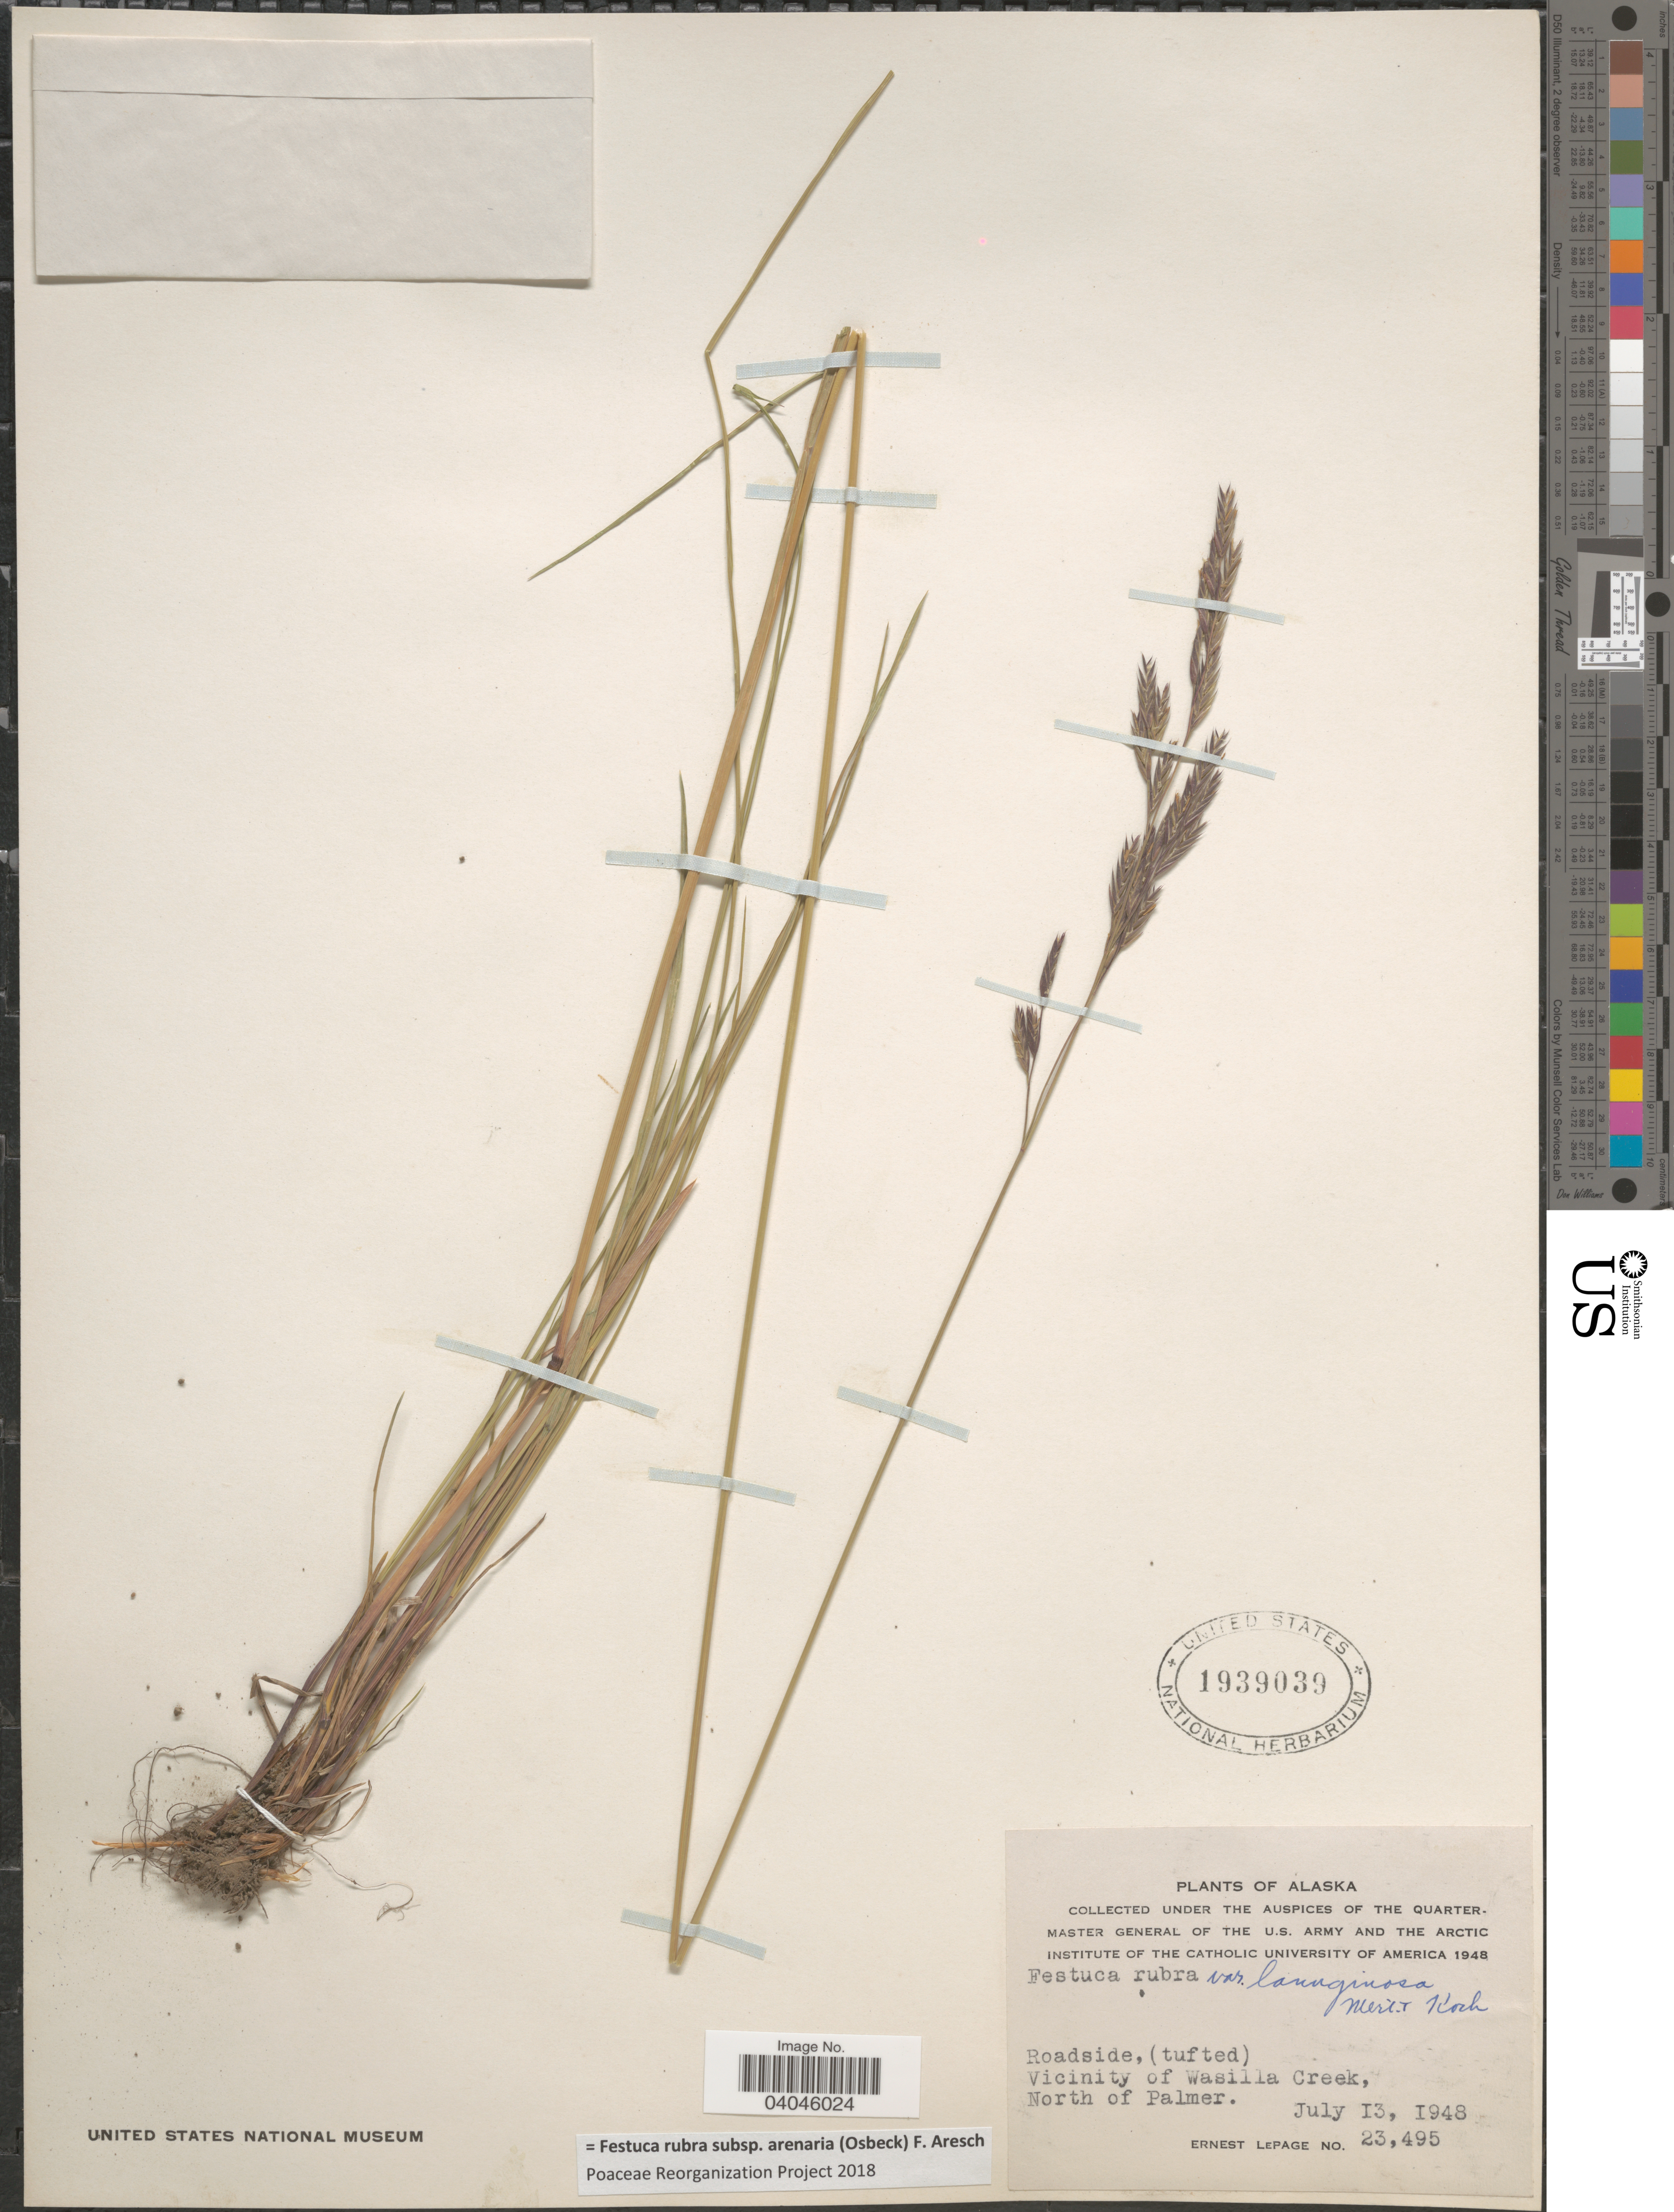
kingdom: Plantae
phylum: Tracheophyta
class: Liliopsida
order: Poales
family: Poaceae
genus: Festuca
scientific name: Festuca rubra subsp. arenaria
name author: (Osbeck) F. Aresch.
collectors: E. Lepage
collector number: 23495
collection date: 1948-07-13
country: United States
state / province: Alaska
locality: Roadside, (tufted). Vicinity of Wasilla Creek, North of Palmer.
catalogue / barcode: US 1939039